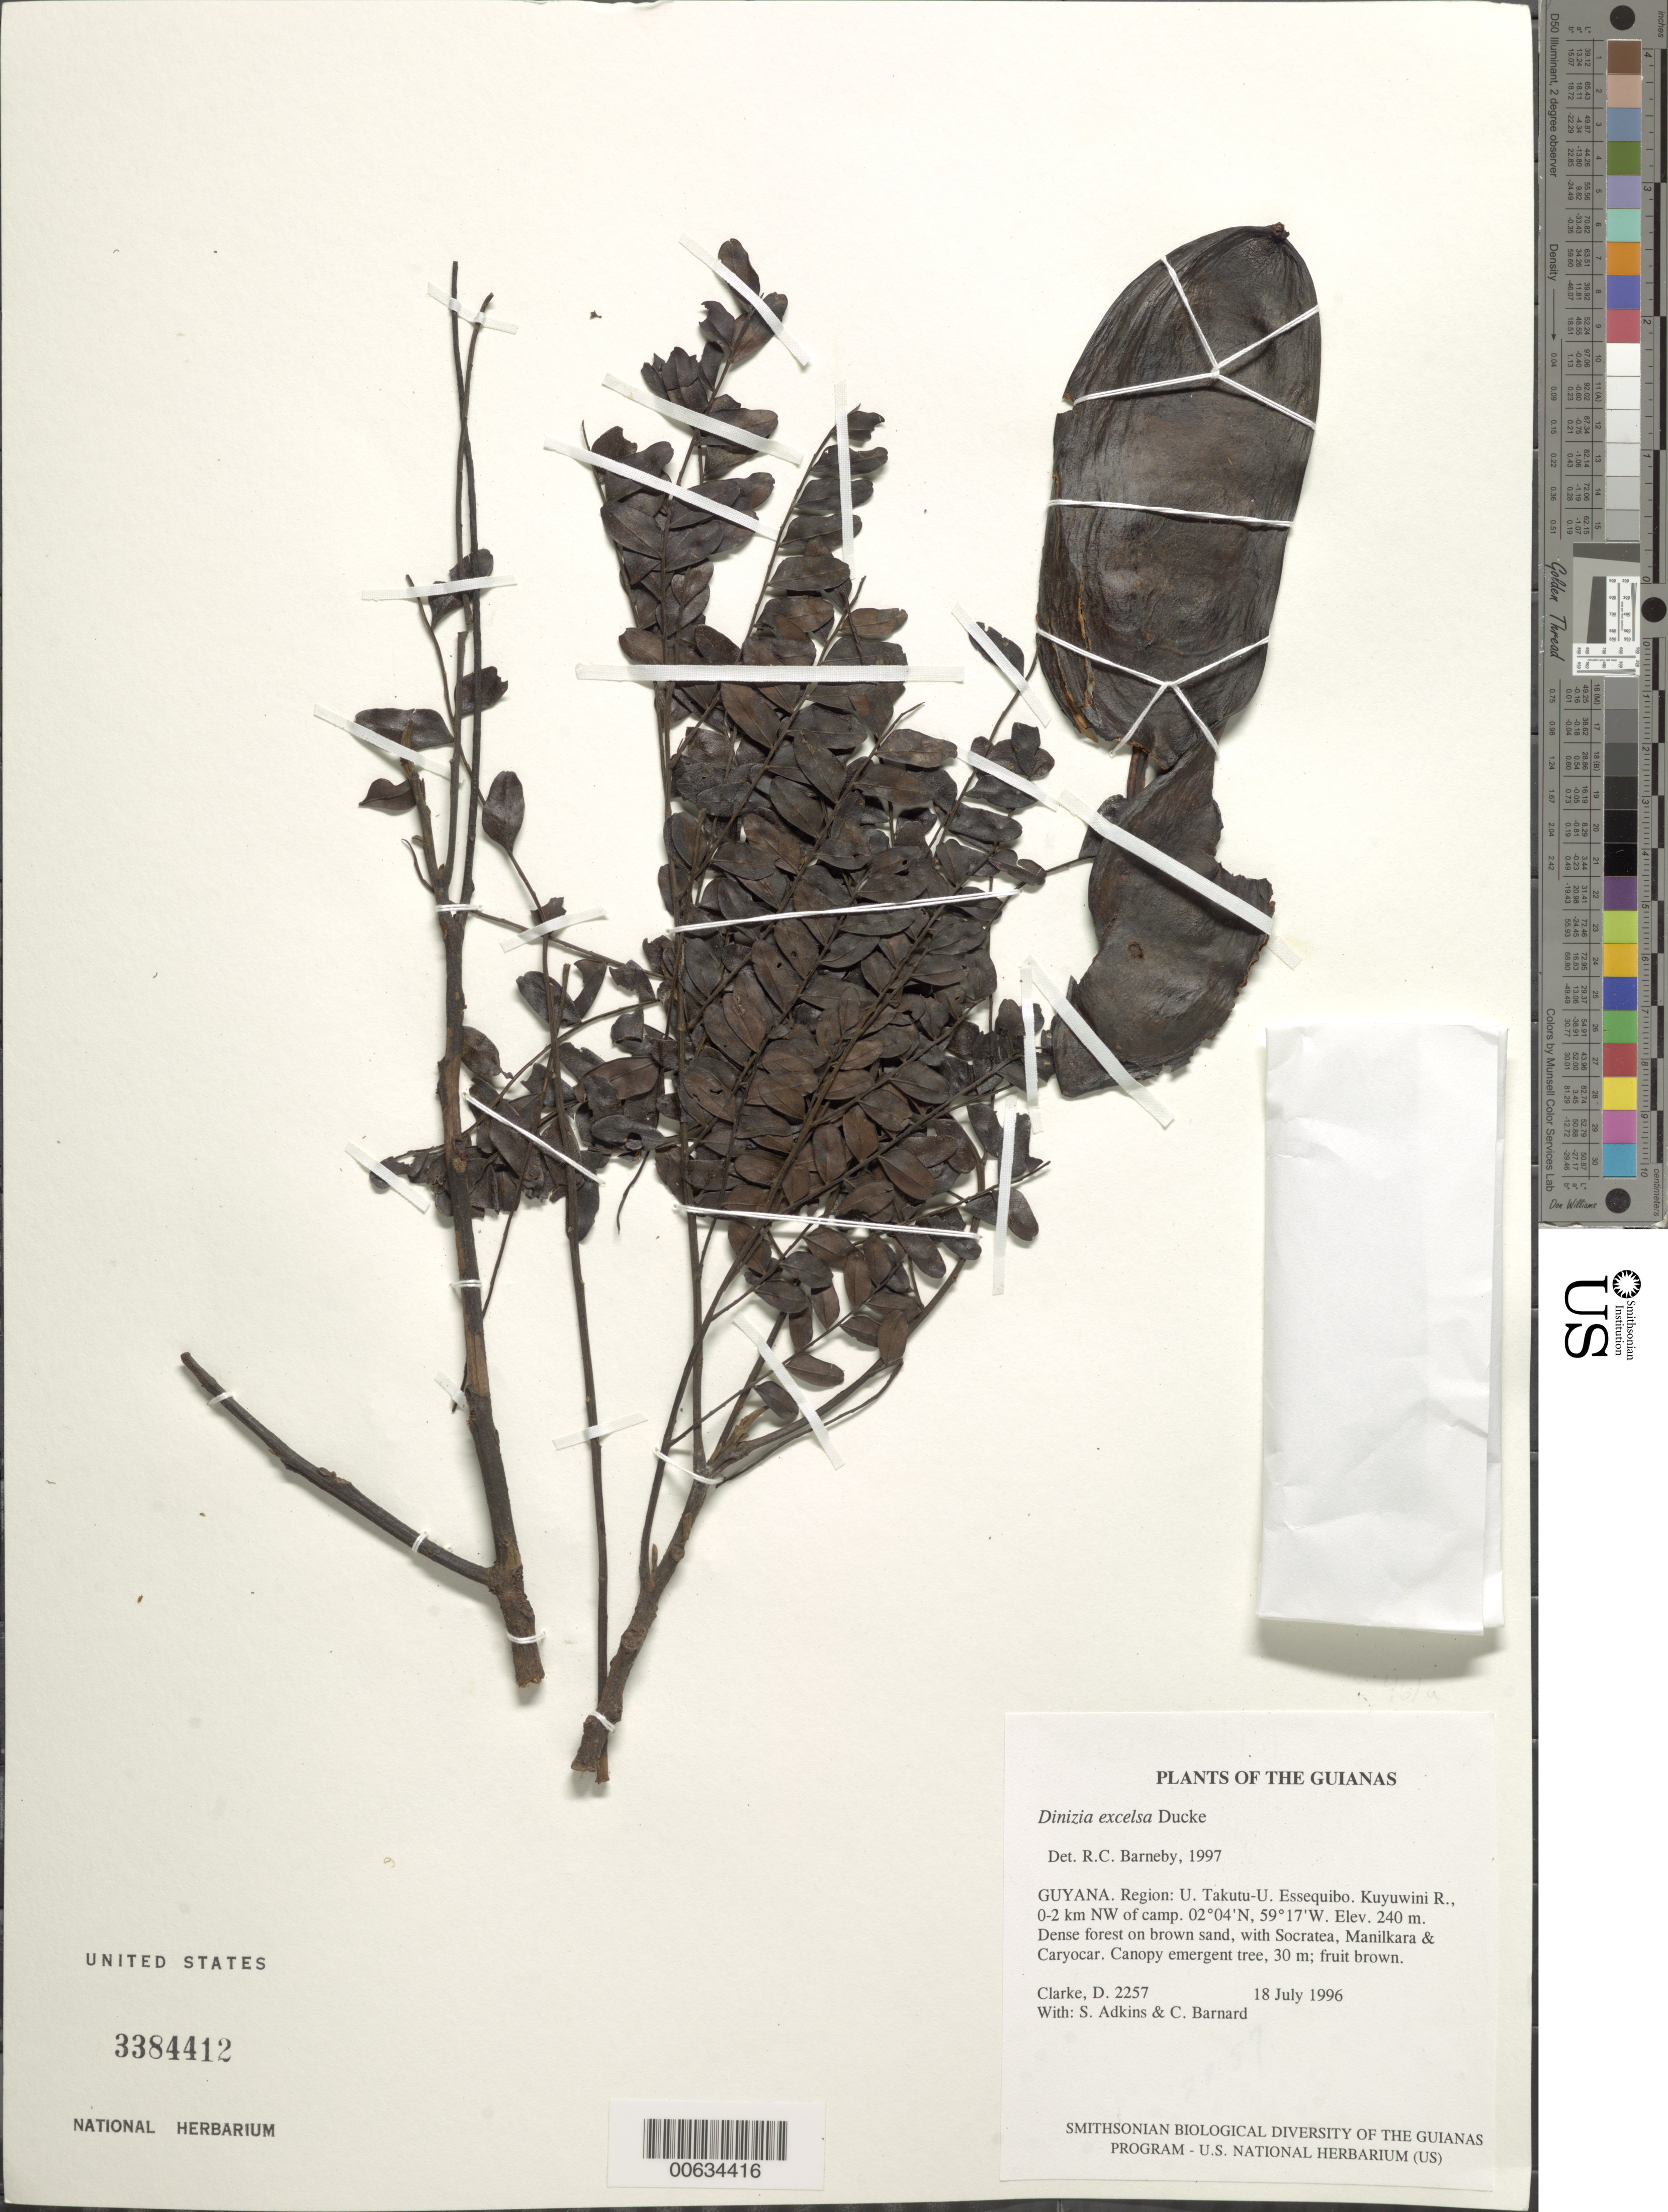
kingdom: Plantae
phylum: Tracheophyta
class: Magnoliopsida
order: Fabales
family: Fabaceae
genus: Dinizia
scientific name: Dinizia excelsa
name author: Ducke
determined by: Barneby, Rupert C., (NY)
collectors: H. D. Clarke, S. Adkins & C. Bernard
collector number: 2257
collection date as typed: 18 July 1996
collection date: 1996-07-18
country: Guyana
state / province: U. Takutu-U. Essequibo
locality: Kuyuwini R., 0-2 km NW of camp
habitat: Dense forest on brown sand, with Socratea, Manilkara & Caryocar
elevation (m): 240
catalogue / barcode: US 3384412